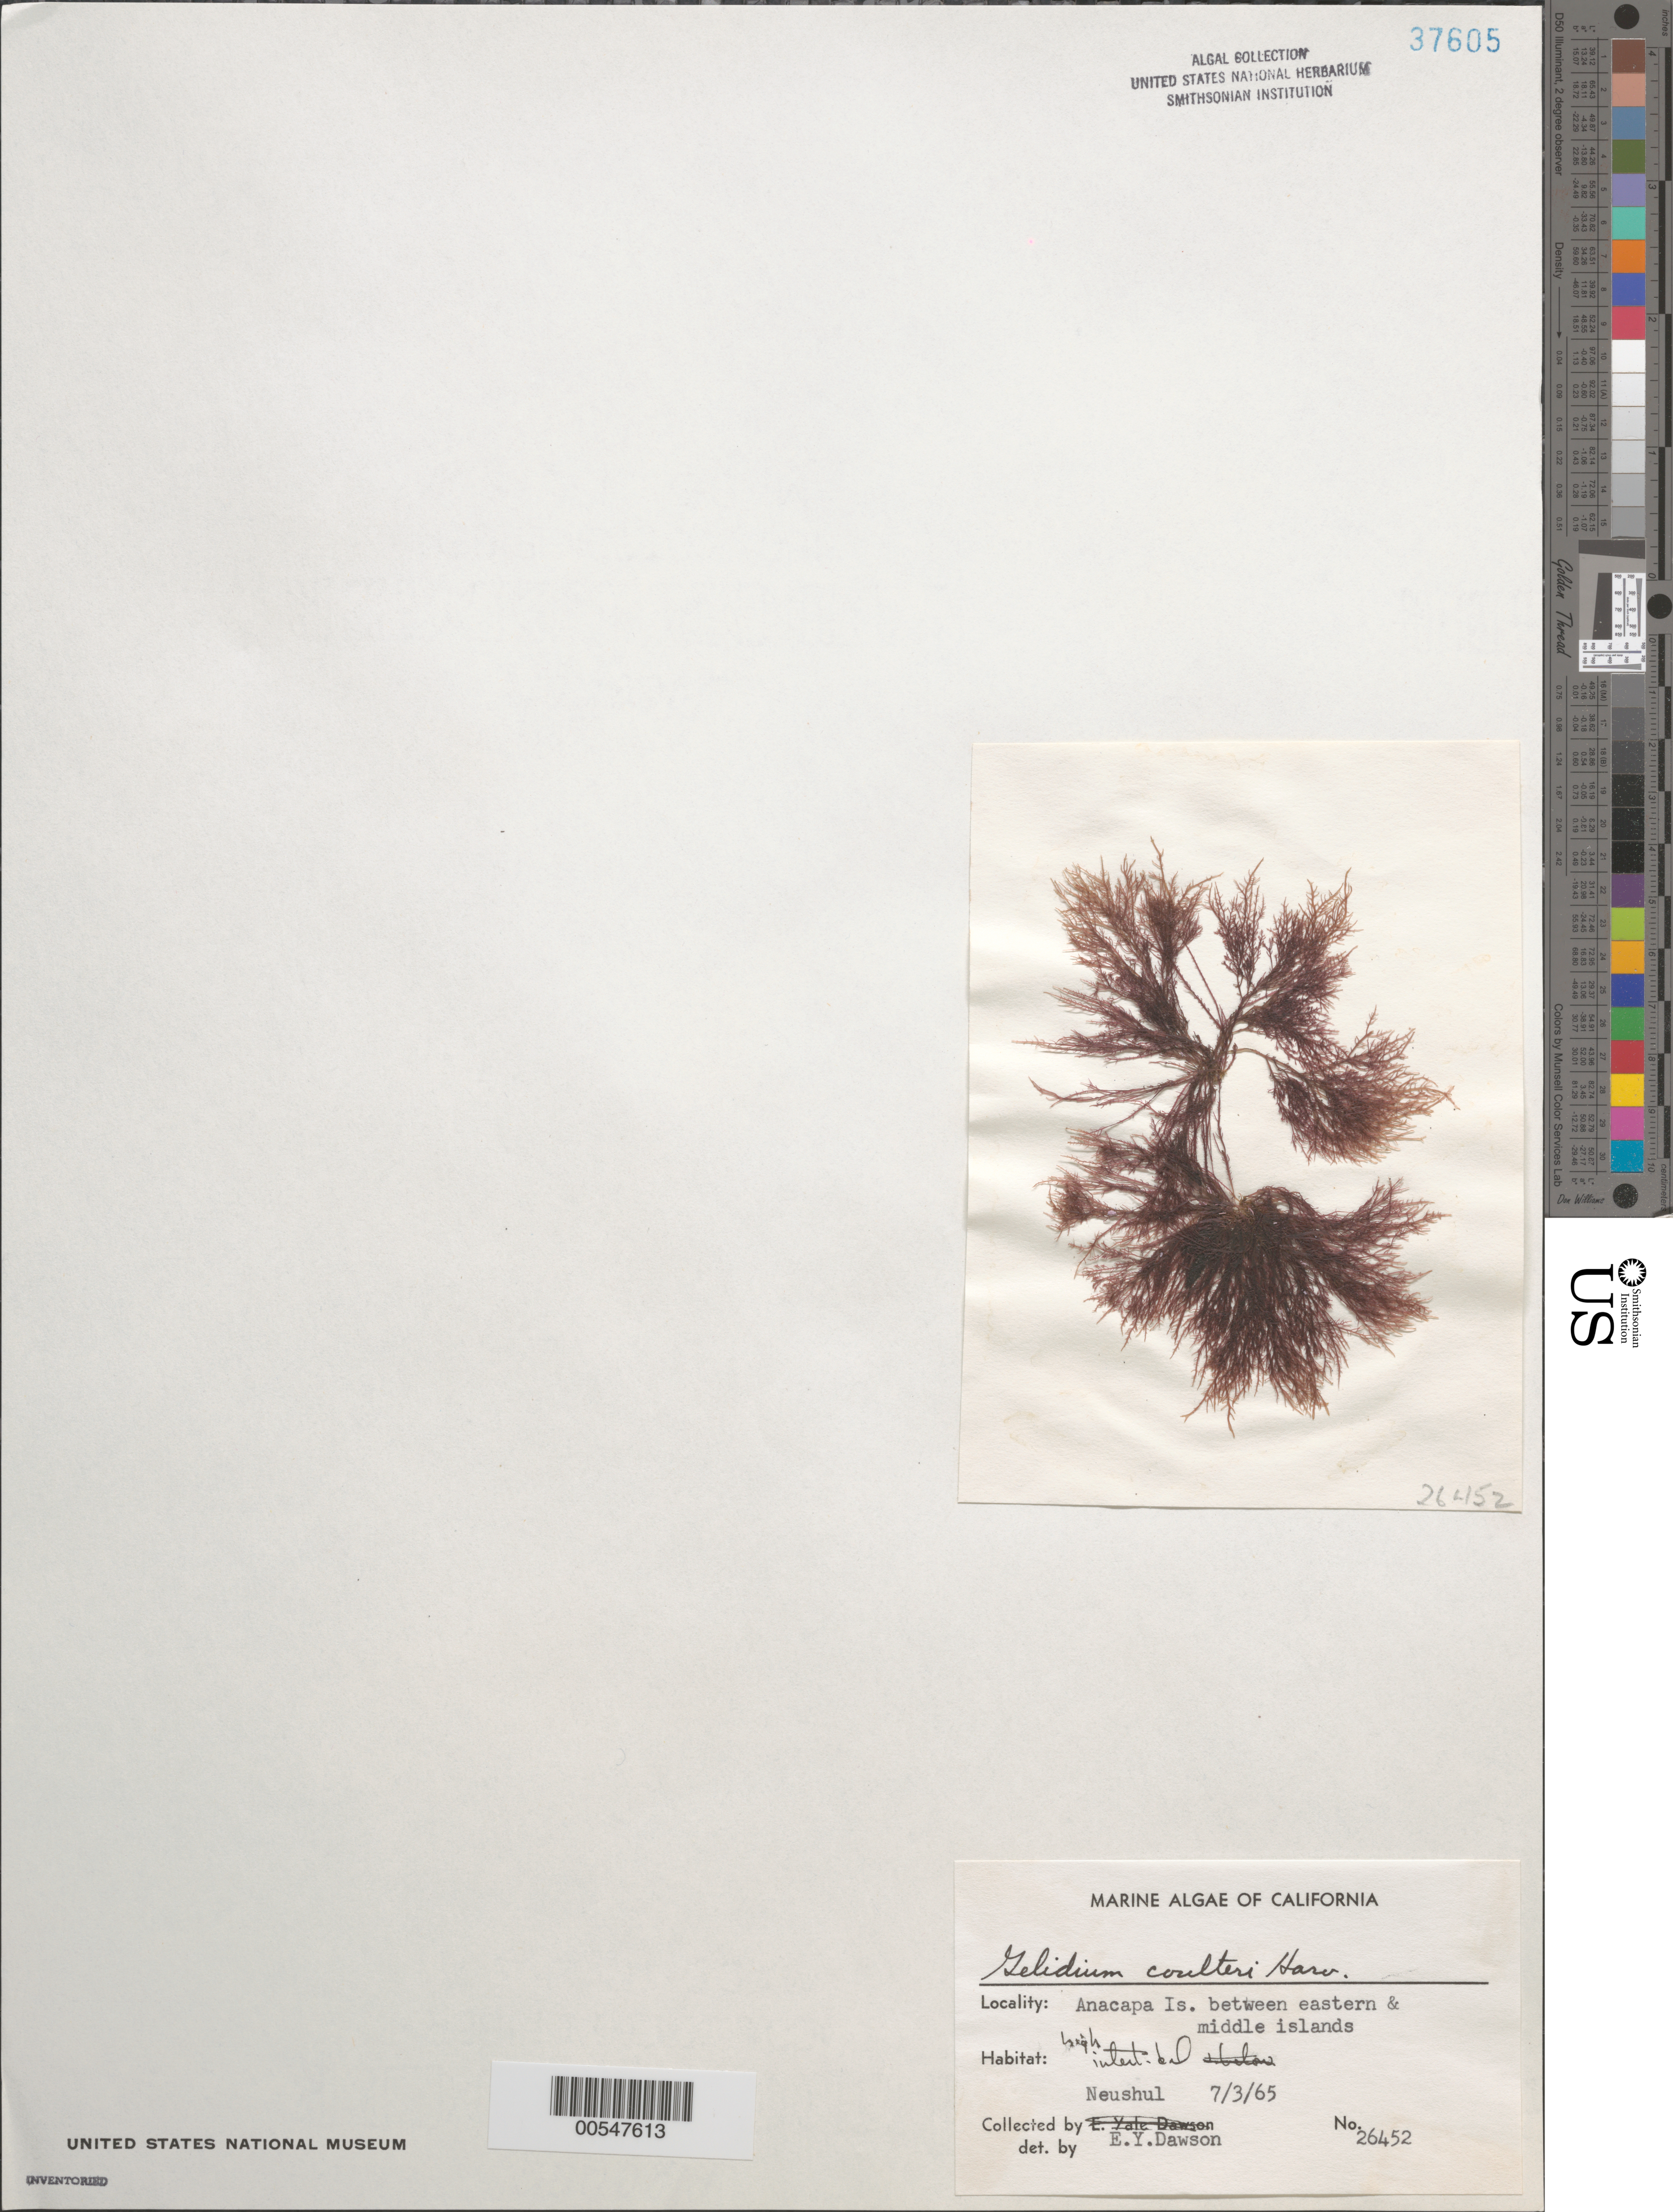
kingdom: Plantae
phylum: Rhodophyta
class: Florideophyceae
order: Gelidiales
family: Gelidiaceae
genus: Gelidium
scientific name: Gelidium coulteri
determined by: Dawson, E. Y.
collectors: M. Neushul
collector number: EYD 26452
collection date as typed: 03 Jul 1965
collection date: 1965-07-03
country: United States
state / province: California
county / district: Ventura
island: Anacapa Island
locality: Between eastern and middle islands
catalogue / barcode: US 37605